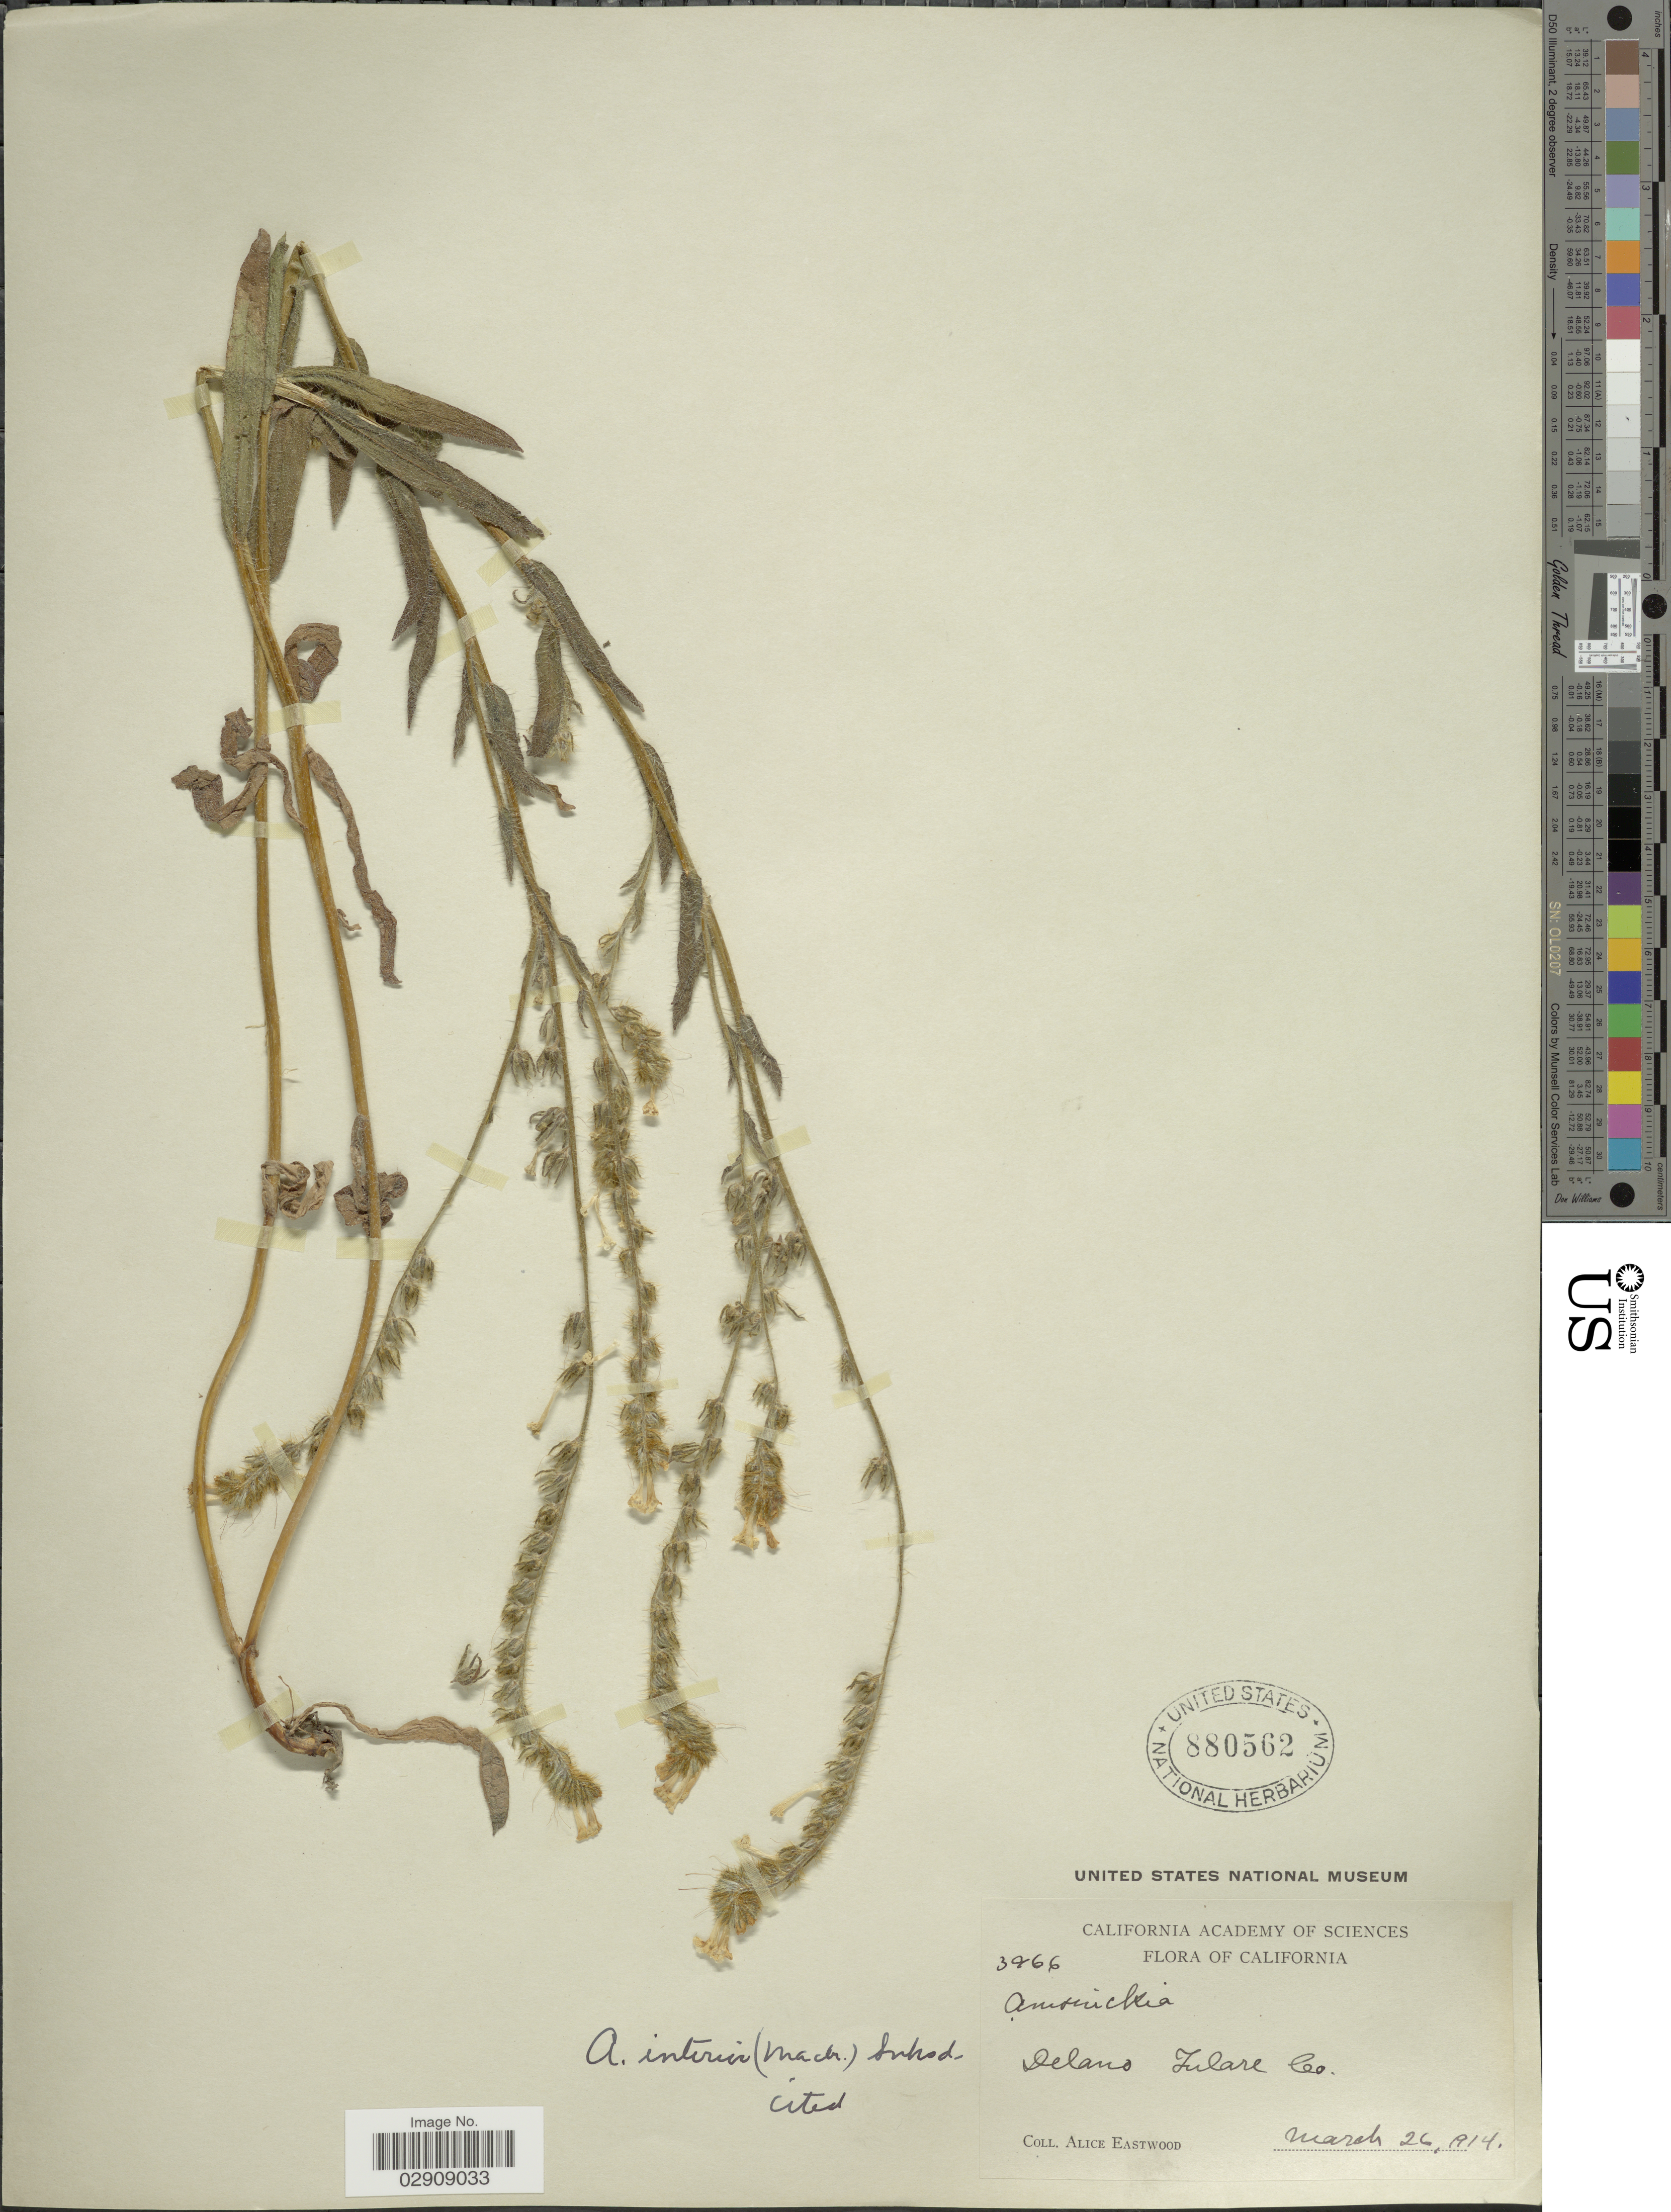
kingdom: Plantae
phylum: Tracheophyta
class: Magnoliopsida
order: Boraginales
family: Boraginaceae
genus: Amsinckia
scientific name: Amsinckia douglasiana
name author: A. DC.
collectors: A. Eastwood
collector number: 3966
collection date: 1914-03-26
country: United States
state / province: California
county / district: Tulare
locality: Delano Tulare Co. California.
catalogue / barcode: US 880562